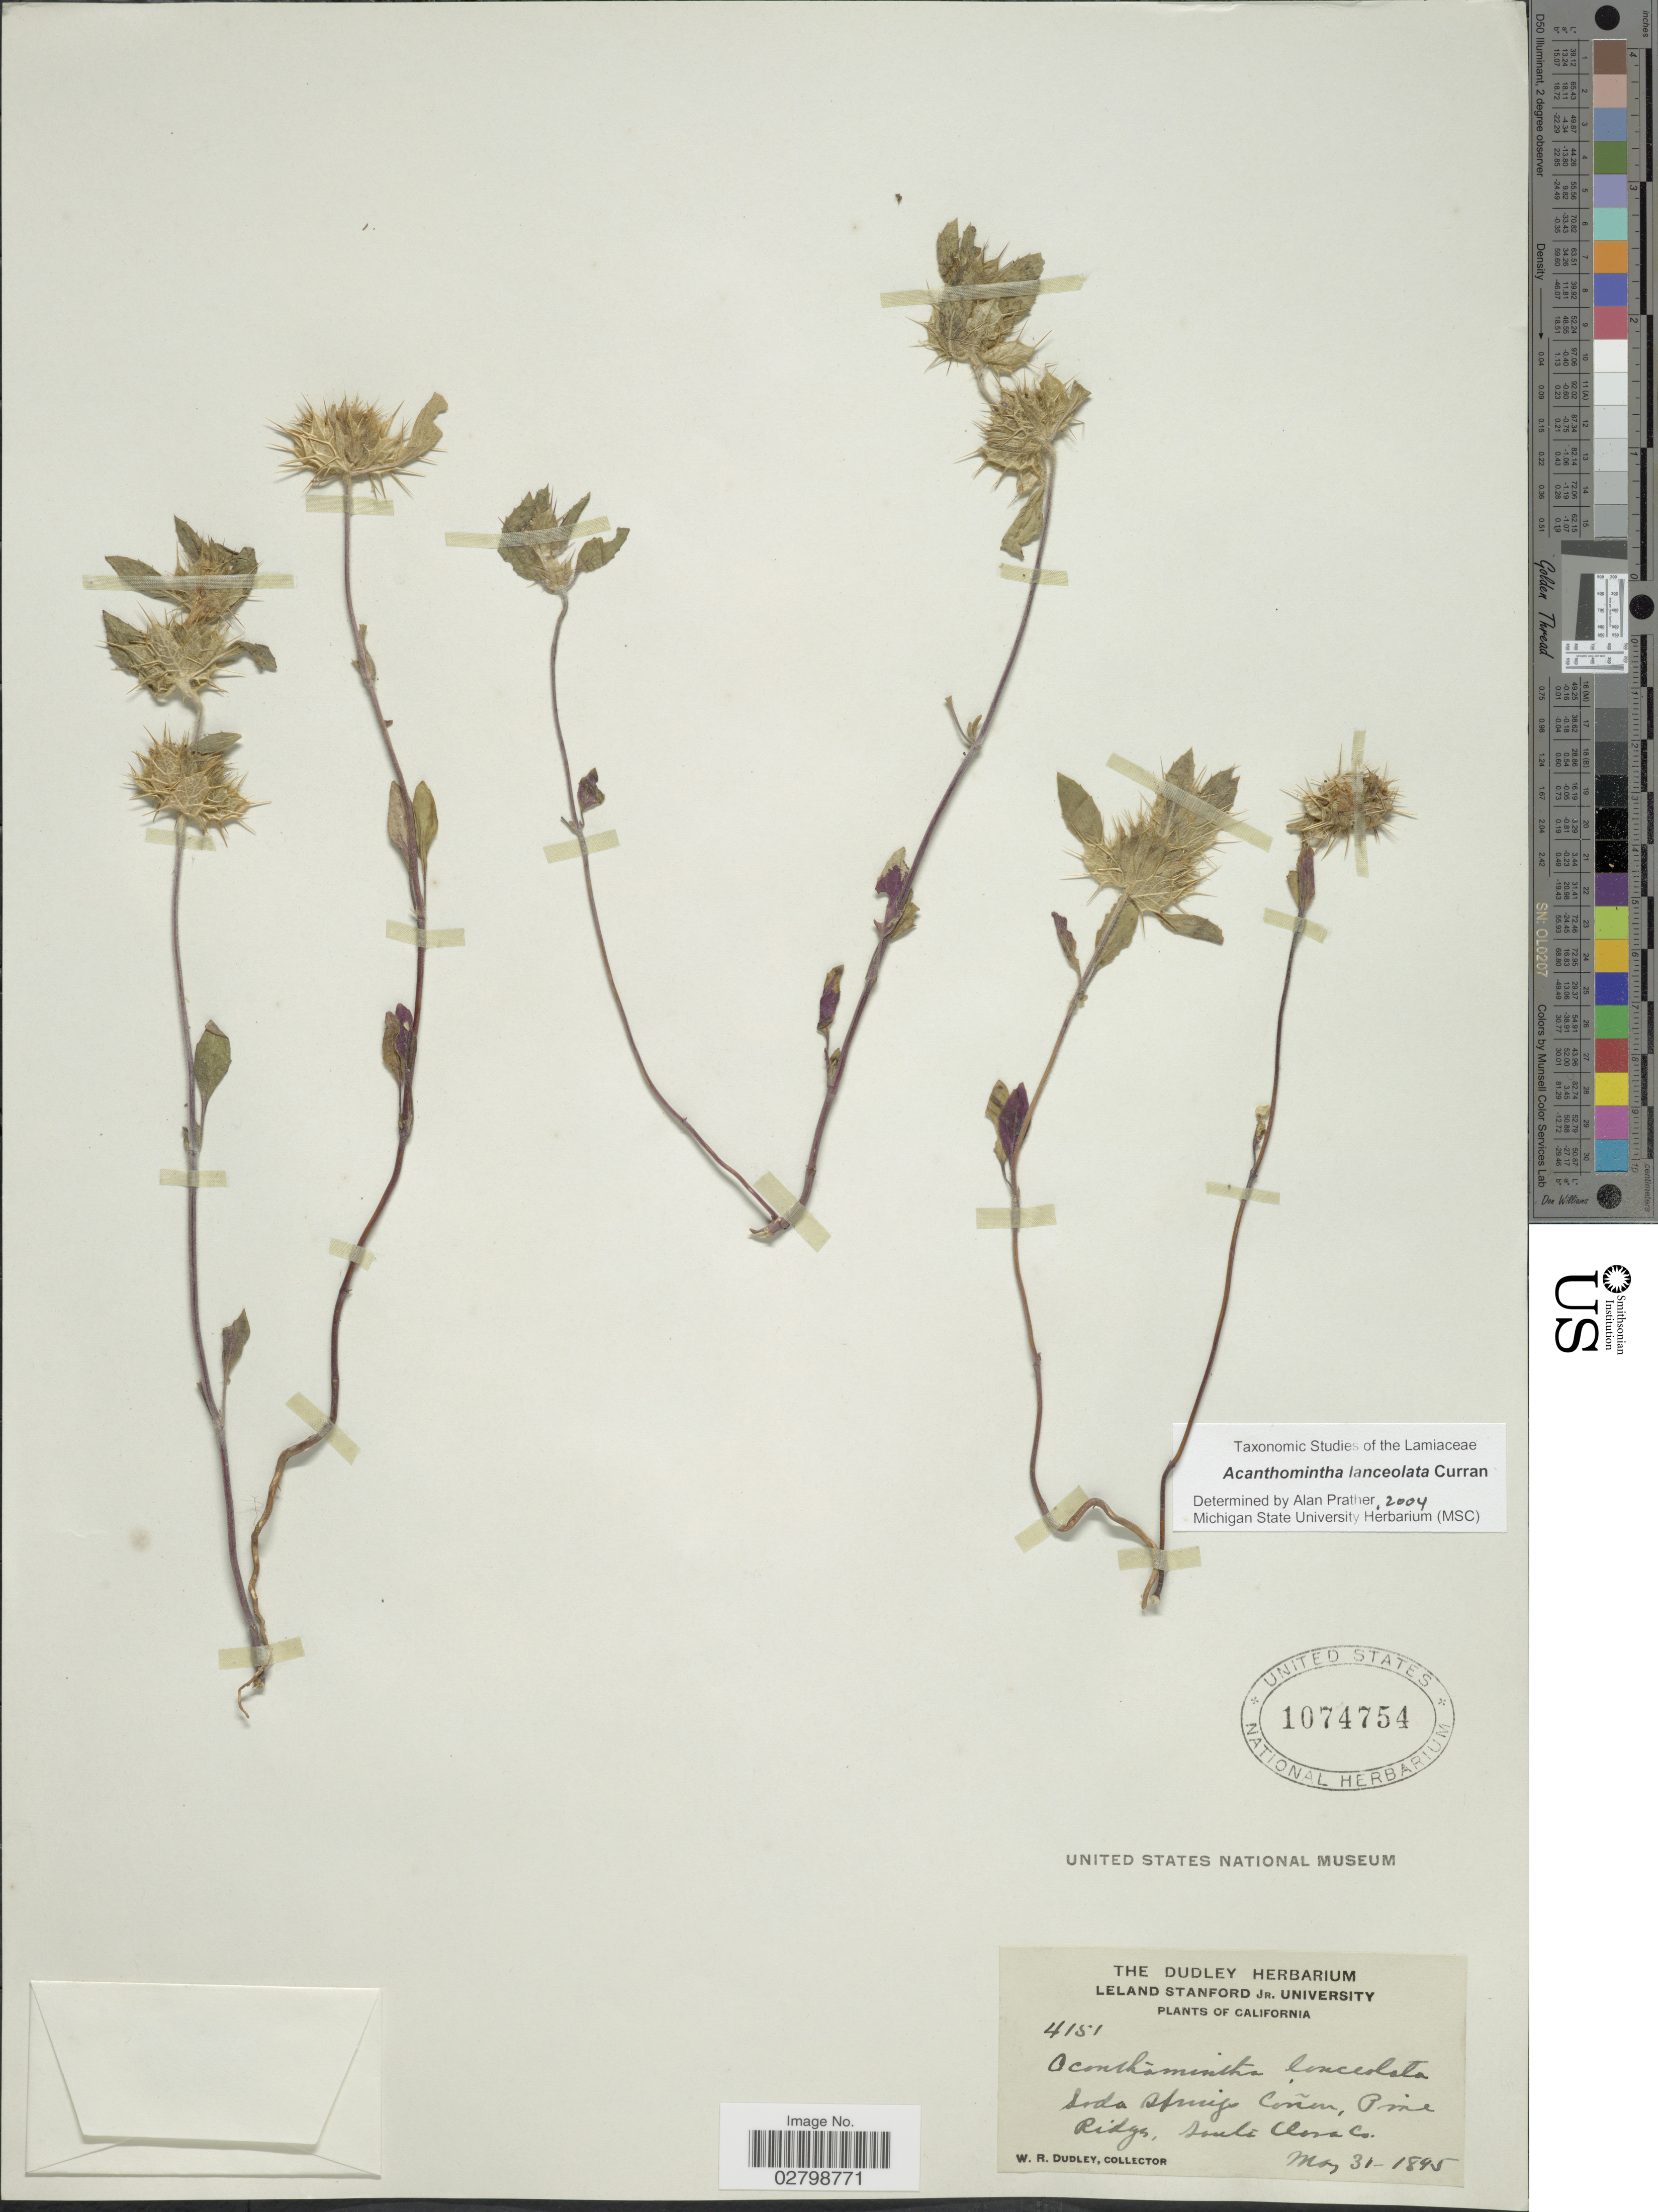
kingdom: Plantae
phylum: Tracheophyta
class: Magnoliopsida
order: Lamiales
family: Lamiaceae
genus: Acanthomintha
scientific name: Acanthomintha lanceolata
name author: Curran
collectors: W. Dudley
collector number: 4151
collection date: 1895-05-31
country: United States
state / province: California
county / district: Santa Clara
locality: Soda Springs Cañon, Pine Ridge, Santa Clara Co.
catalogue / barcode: US 1074754